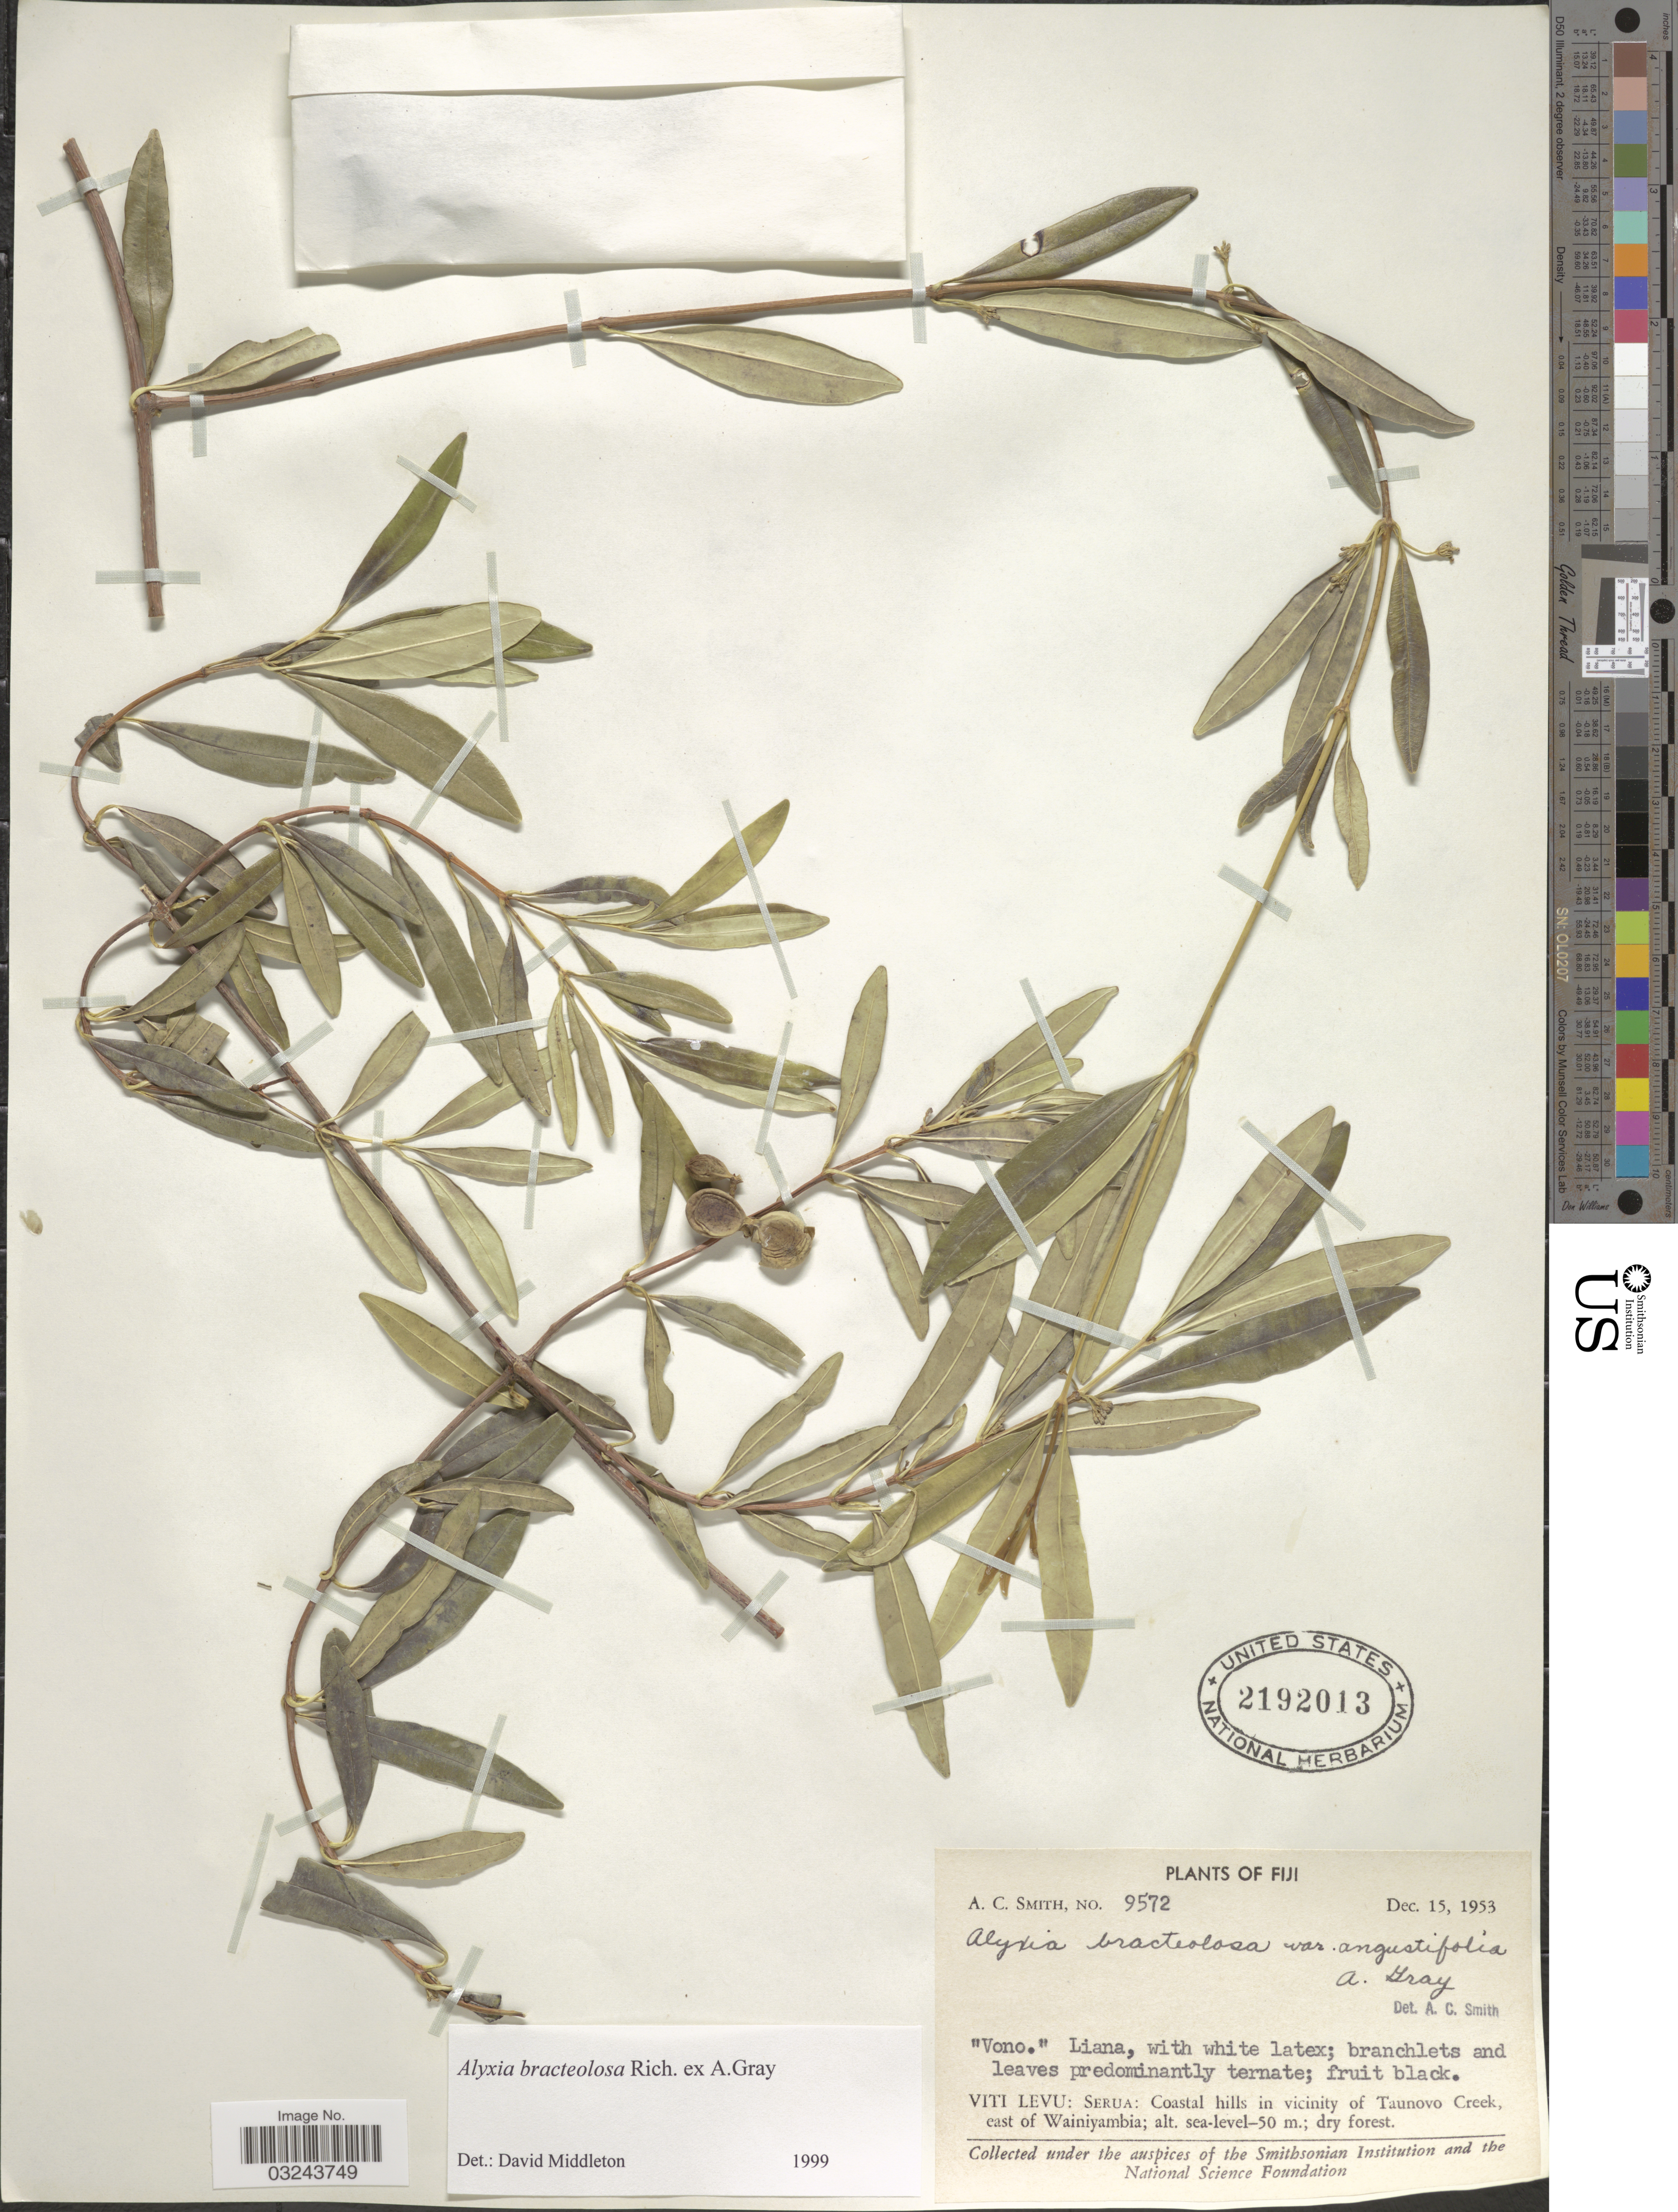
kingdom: Plantae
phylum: Tracheophyta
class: Magnoliopsida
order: Gentianales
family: Apocynaceae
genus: Alyxia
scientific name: Alyxia bracteolosa var. angustifolia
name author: A. Gray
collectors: A. C. Smith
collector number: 9572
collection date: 1953-12-15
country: Fiji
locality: Viti Levu: Serua: Coastal hills in vicinity of Taunovo Creek, east of Wainiyambia.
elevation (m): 0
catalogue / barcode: US 2192013